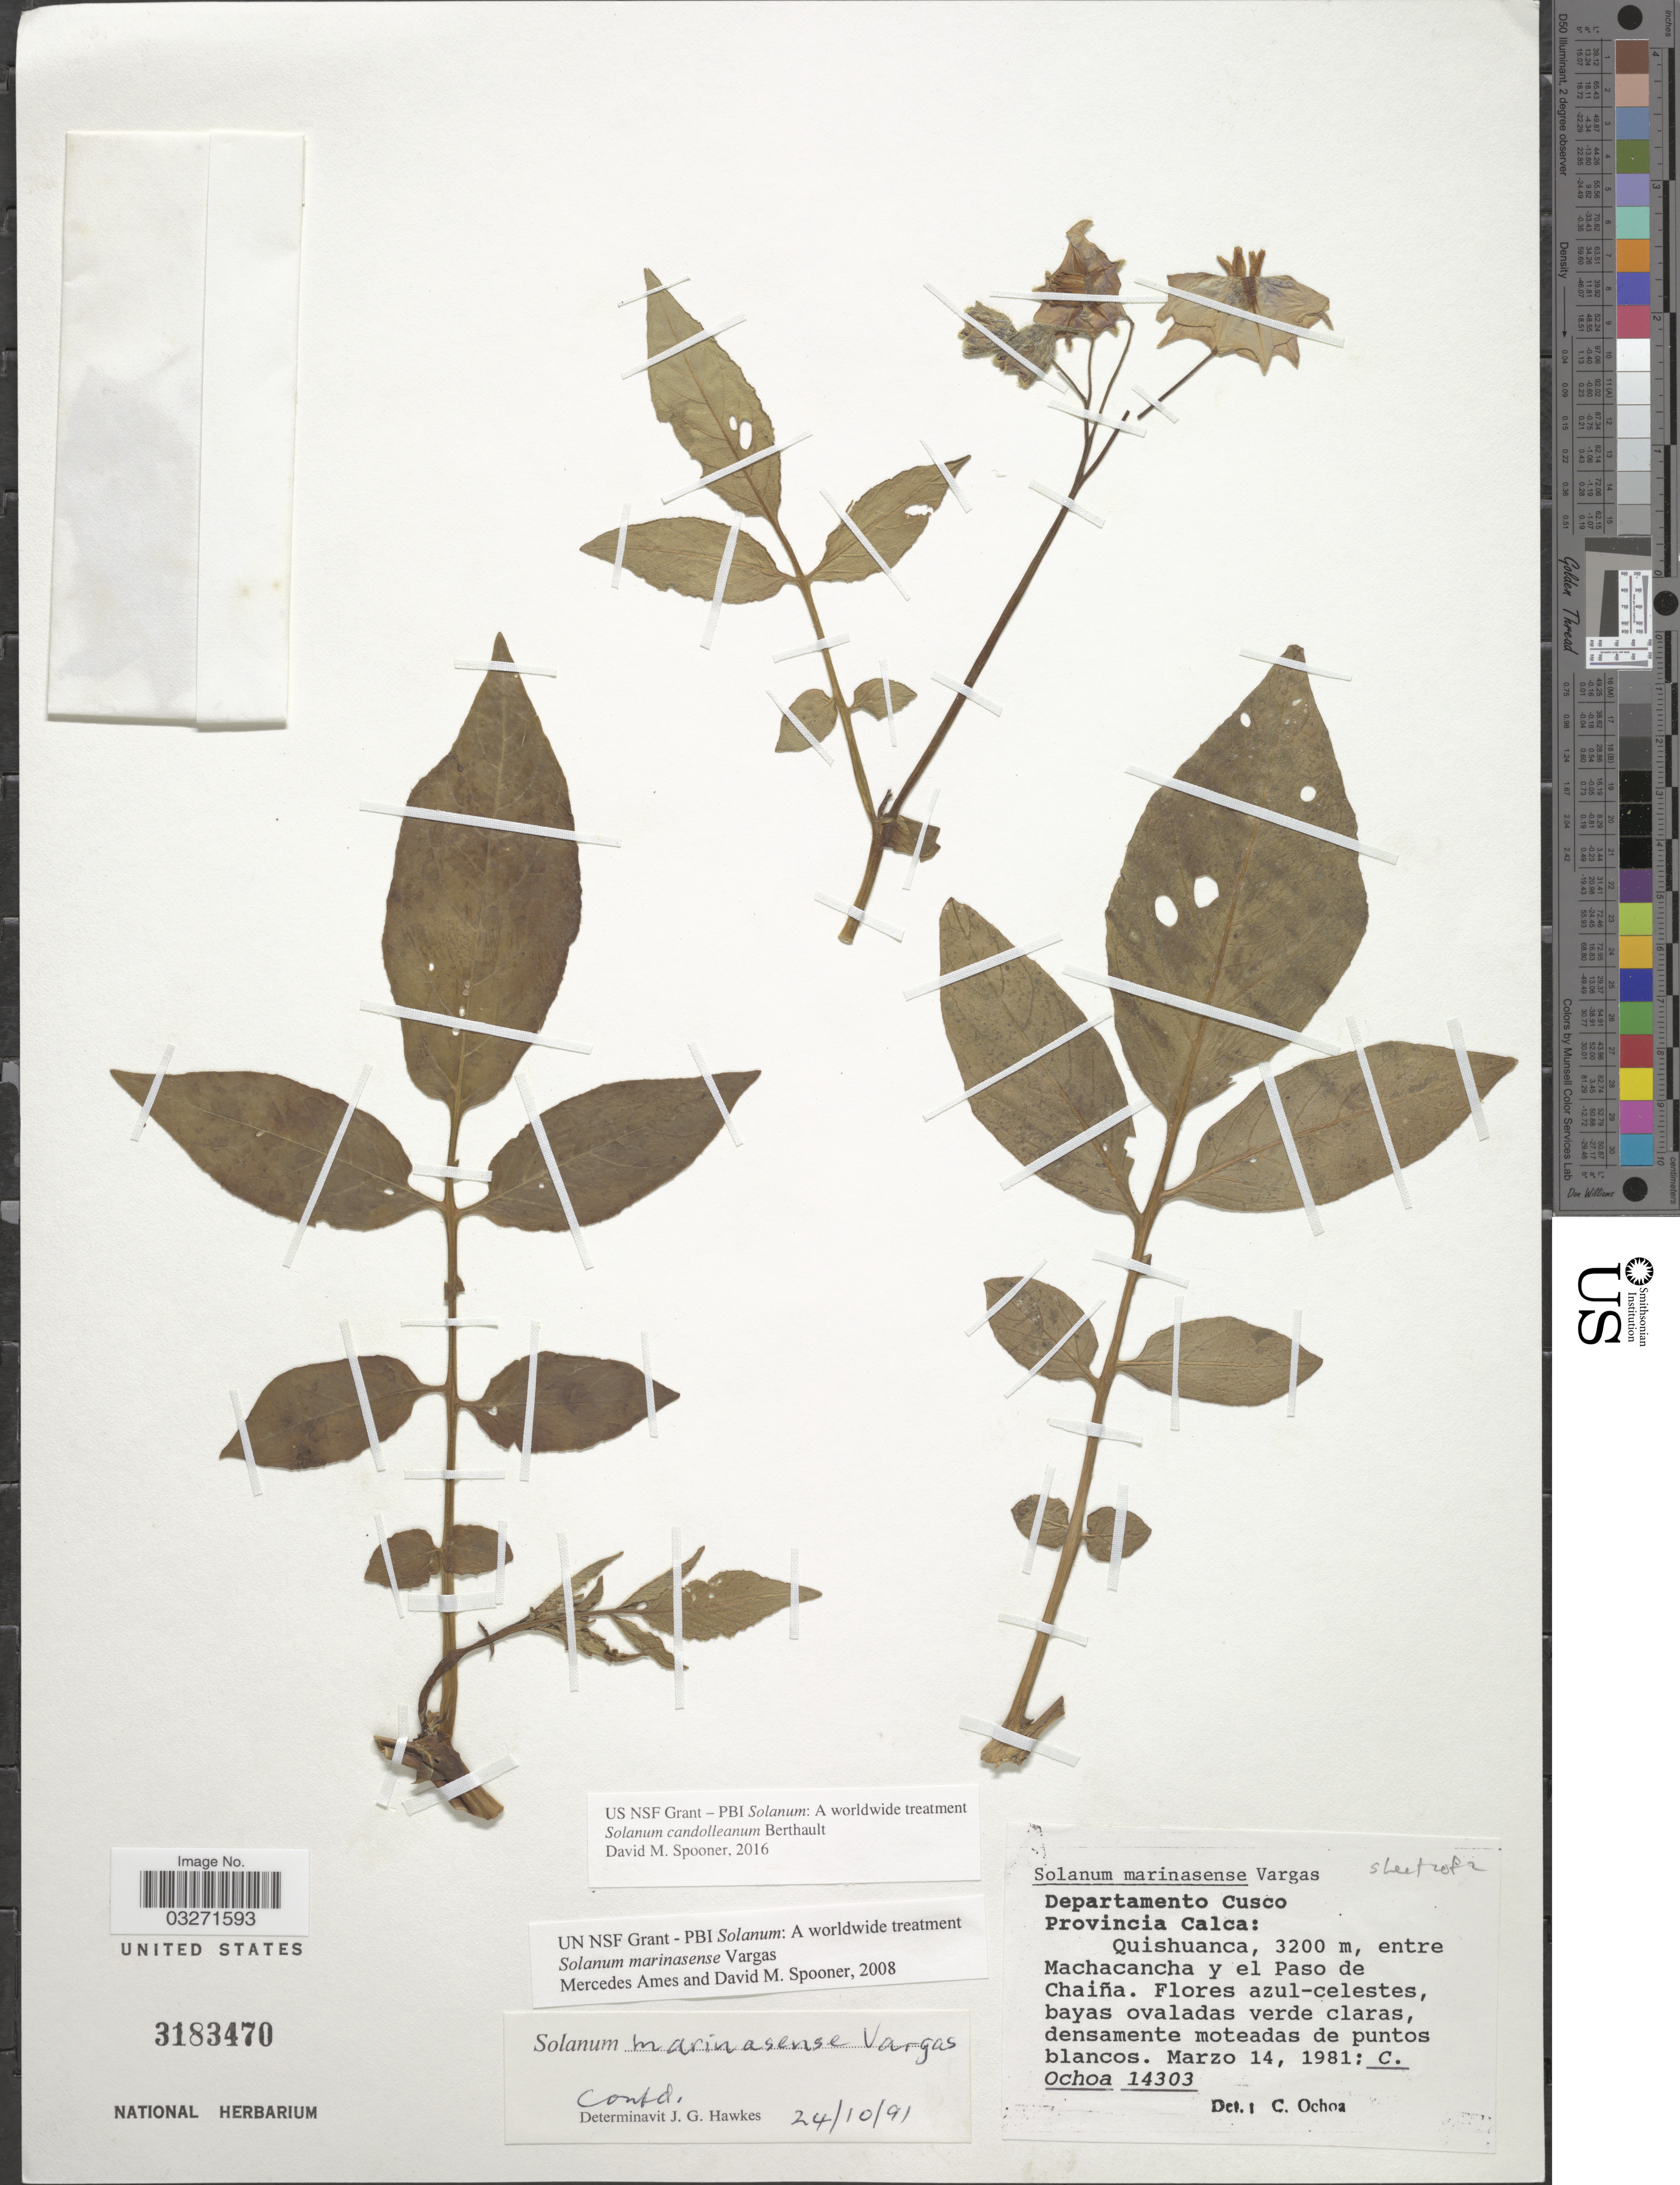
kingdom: Plantae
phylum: Tracheophyta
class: Magnoliopsida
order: Solanales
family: Solanaceae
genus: Solanum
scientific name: Solanum candolleanum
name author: Berthault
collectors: C. Ochoa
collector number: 14303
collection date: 1981-03-14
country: Peru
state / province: Cusco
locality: Departamento Cusco. Provincia Calca: Quishuanca, entre Machacancha y el Paso de Chaiña.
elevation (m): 3200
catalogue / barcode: US 3183470